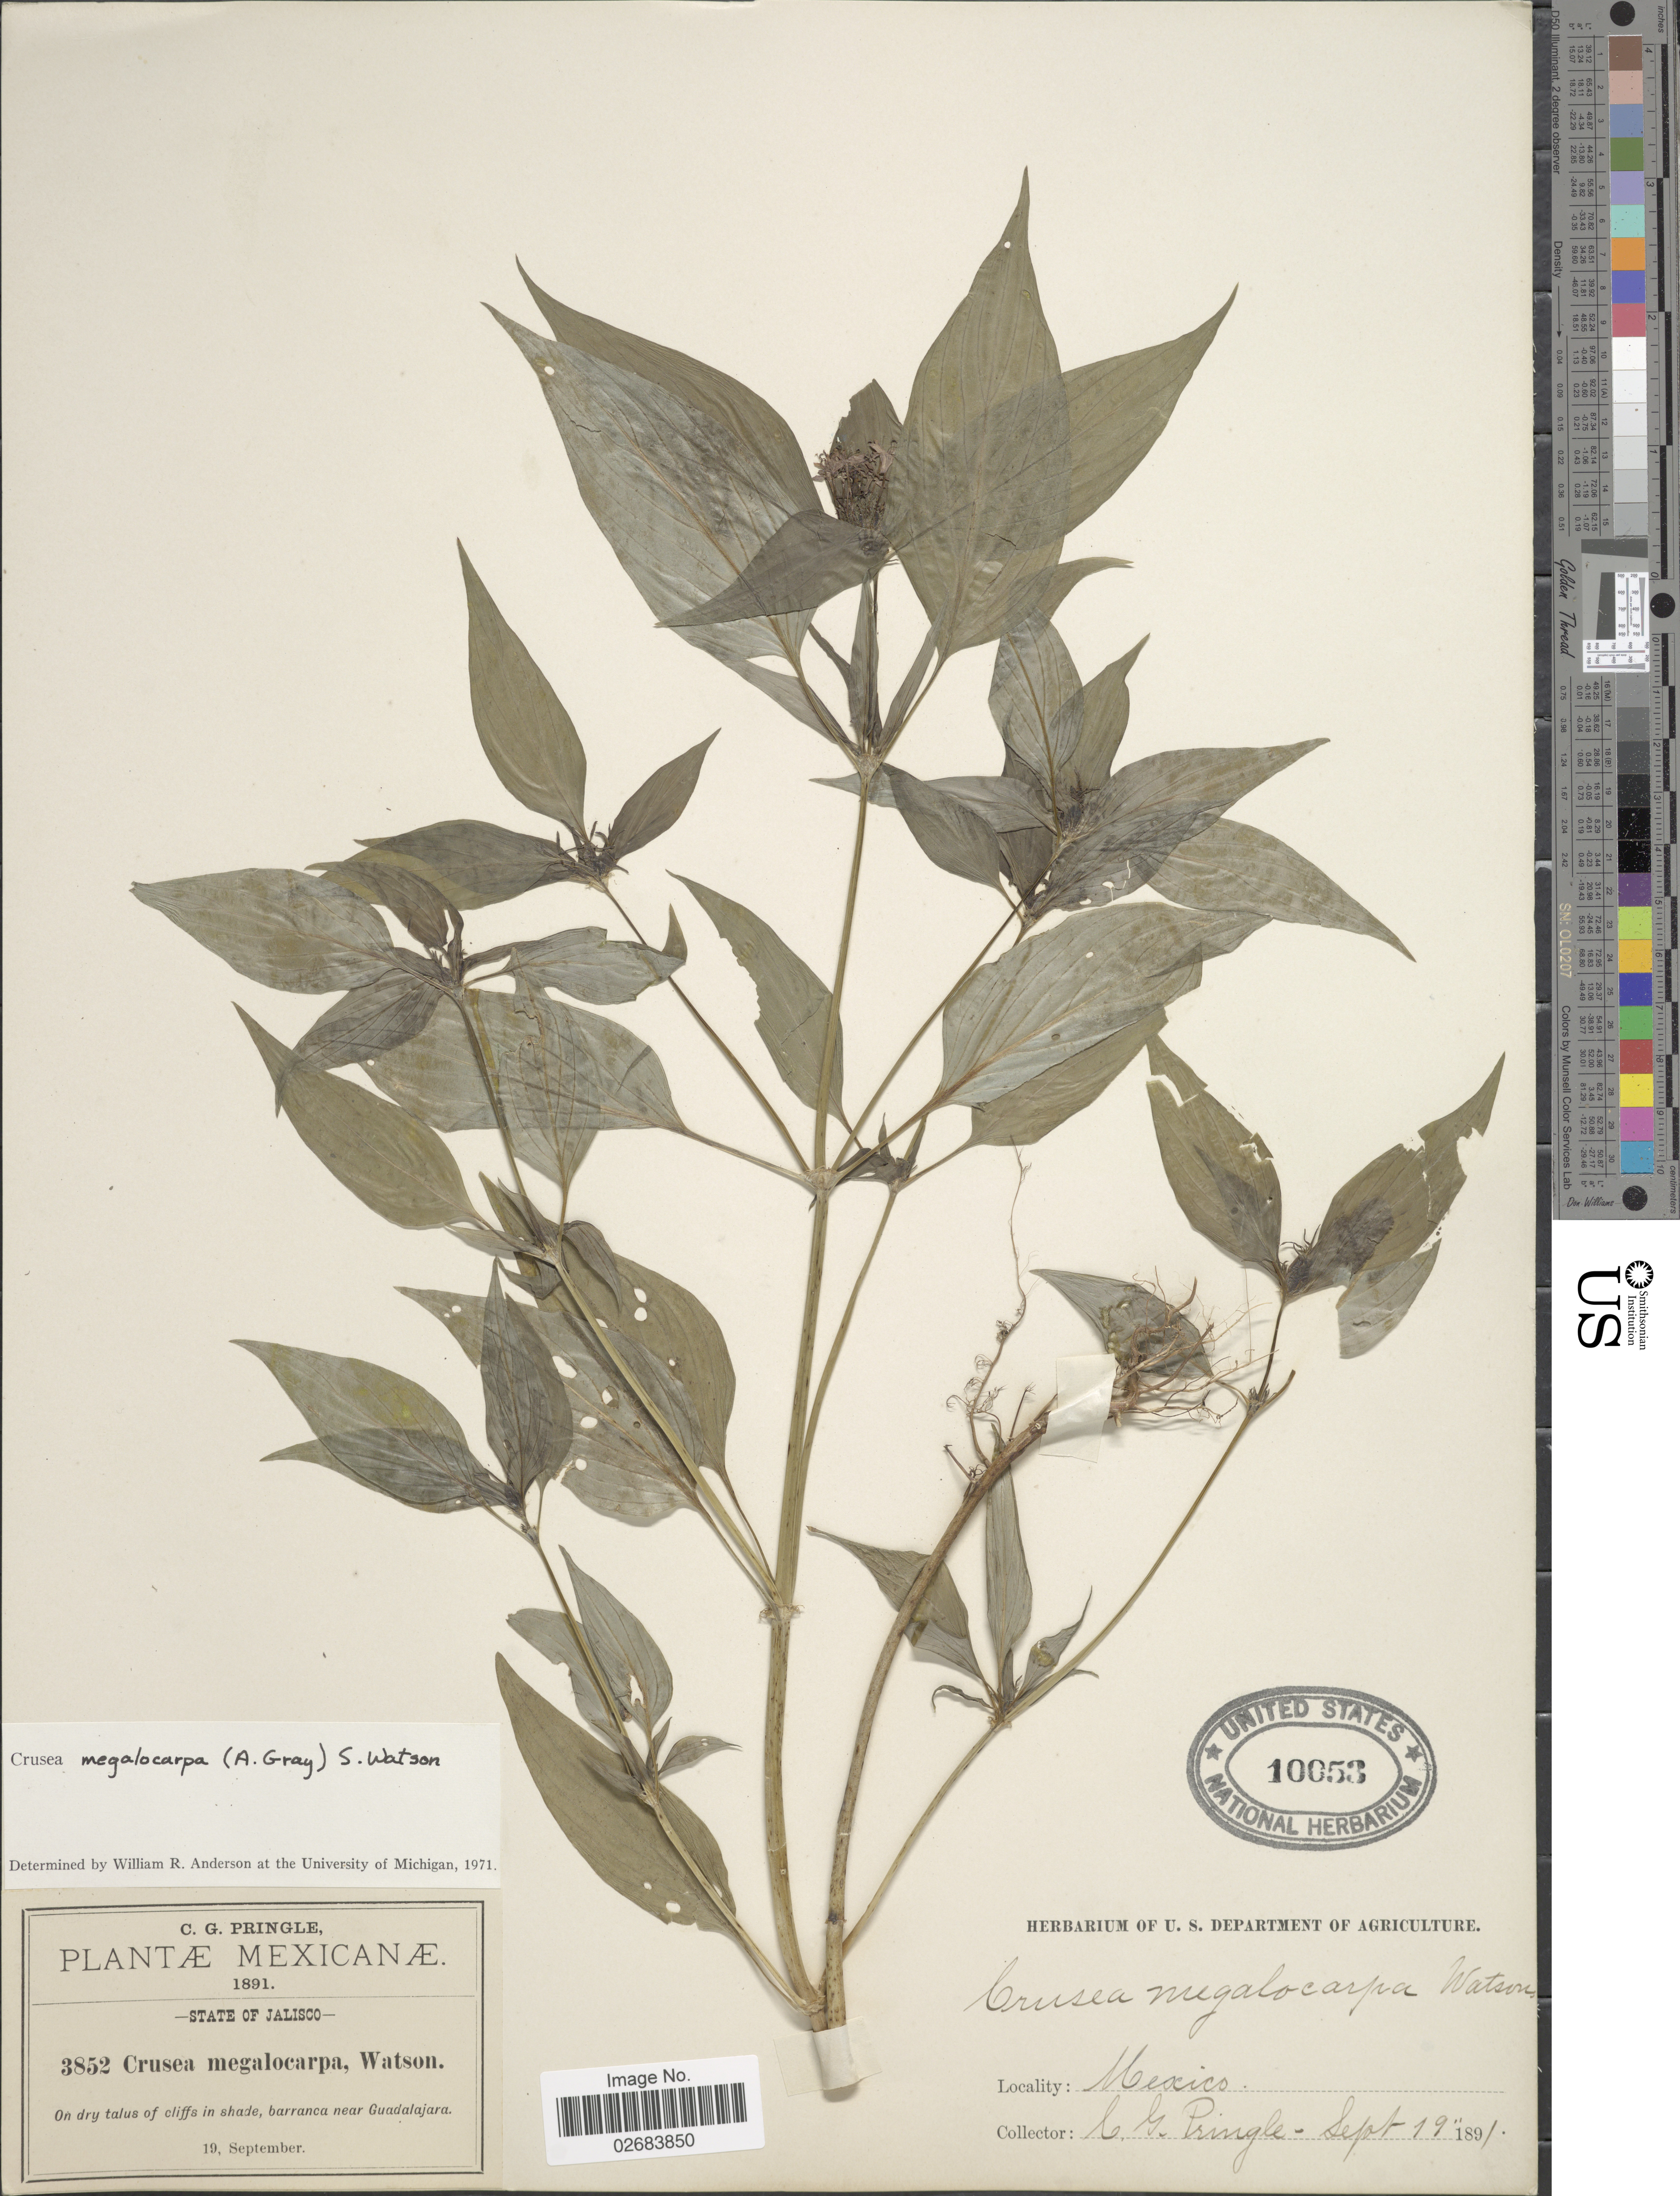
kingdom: Plantae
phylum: Tracheophyta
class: Magnoliopsida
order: Gentianales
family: Rubiaceae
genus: Crusea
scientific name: Crusea megalocarpa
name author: (A. Gray) S. Watson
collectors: C. G. Pringle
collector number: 3852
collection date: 1891-09-19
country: Mexico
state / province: Jalisco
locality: Mexicanae, on dry talus of cliffs in shade, barranca near Guadalajara.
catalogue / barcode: US 10053